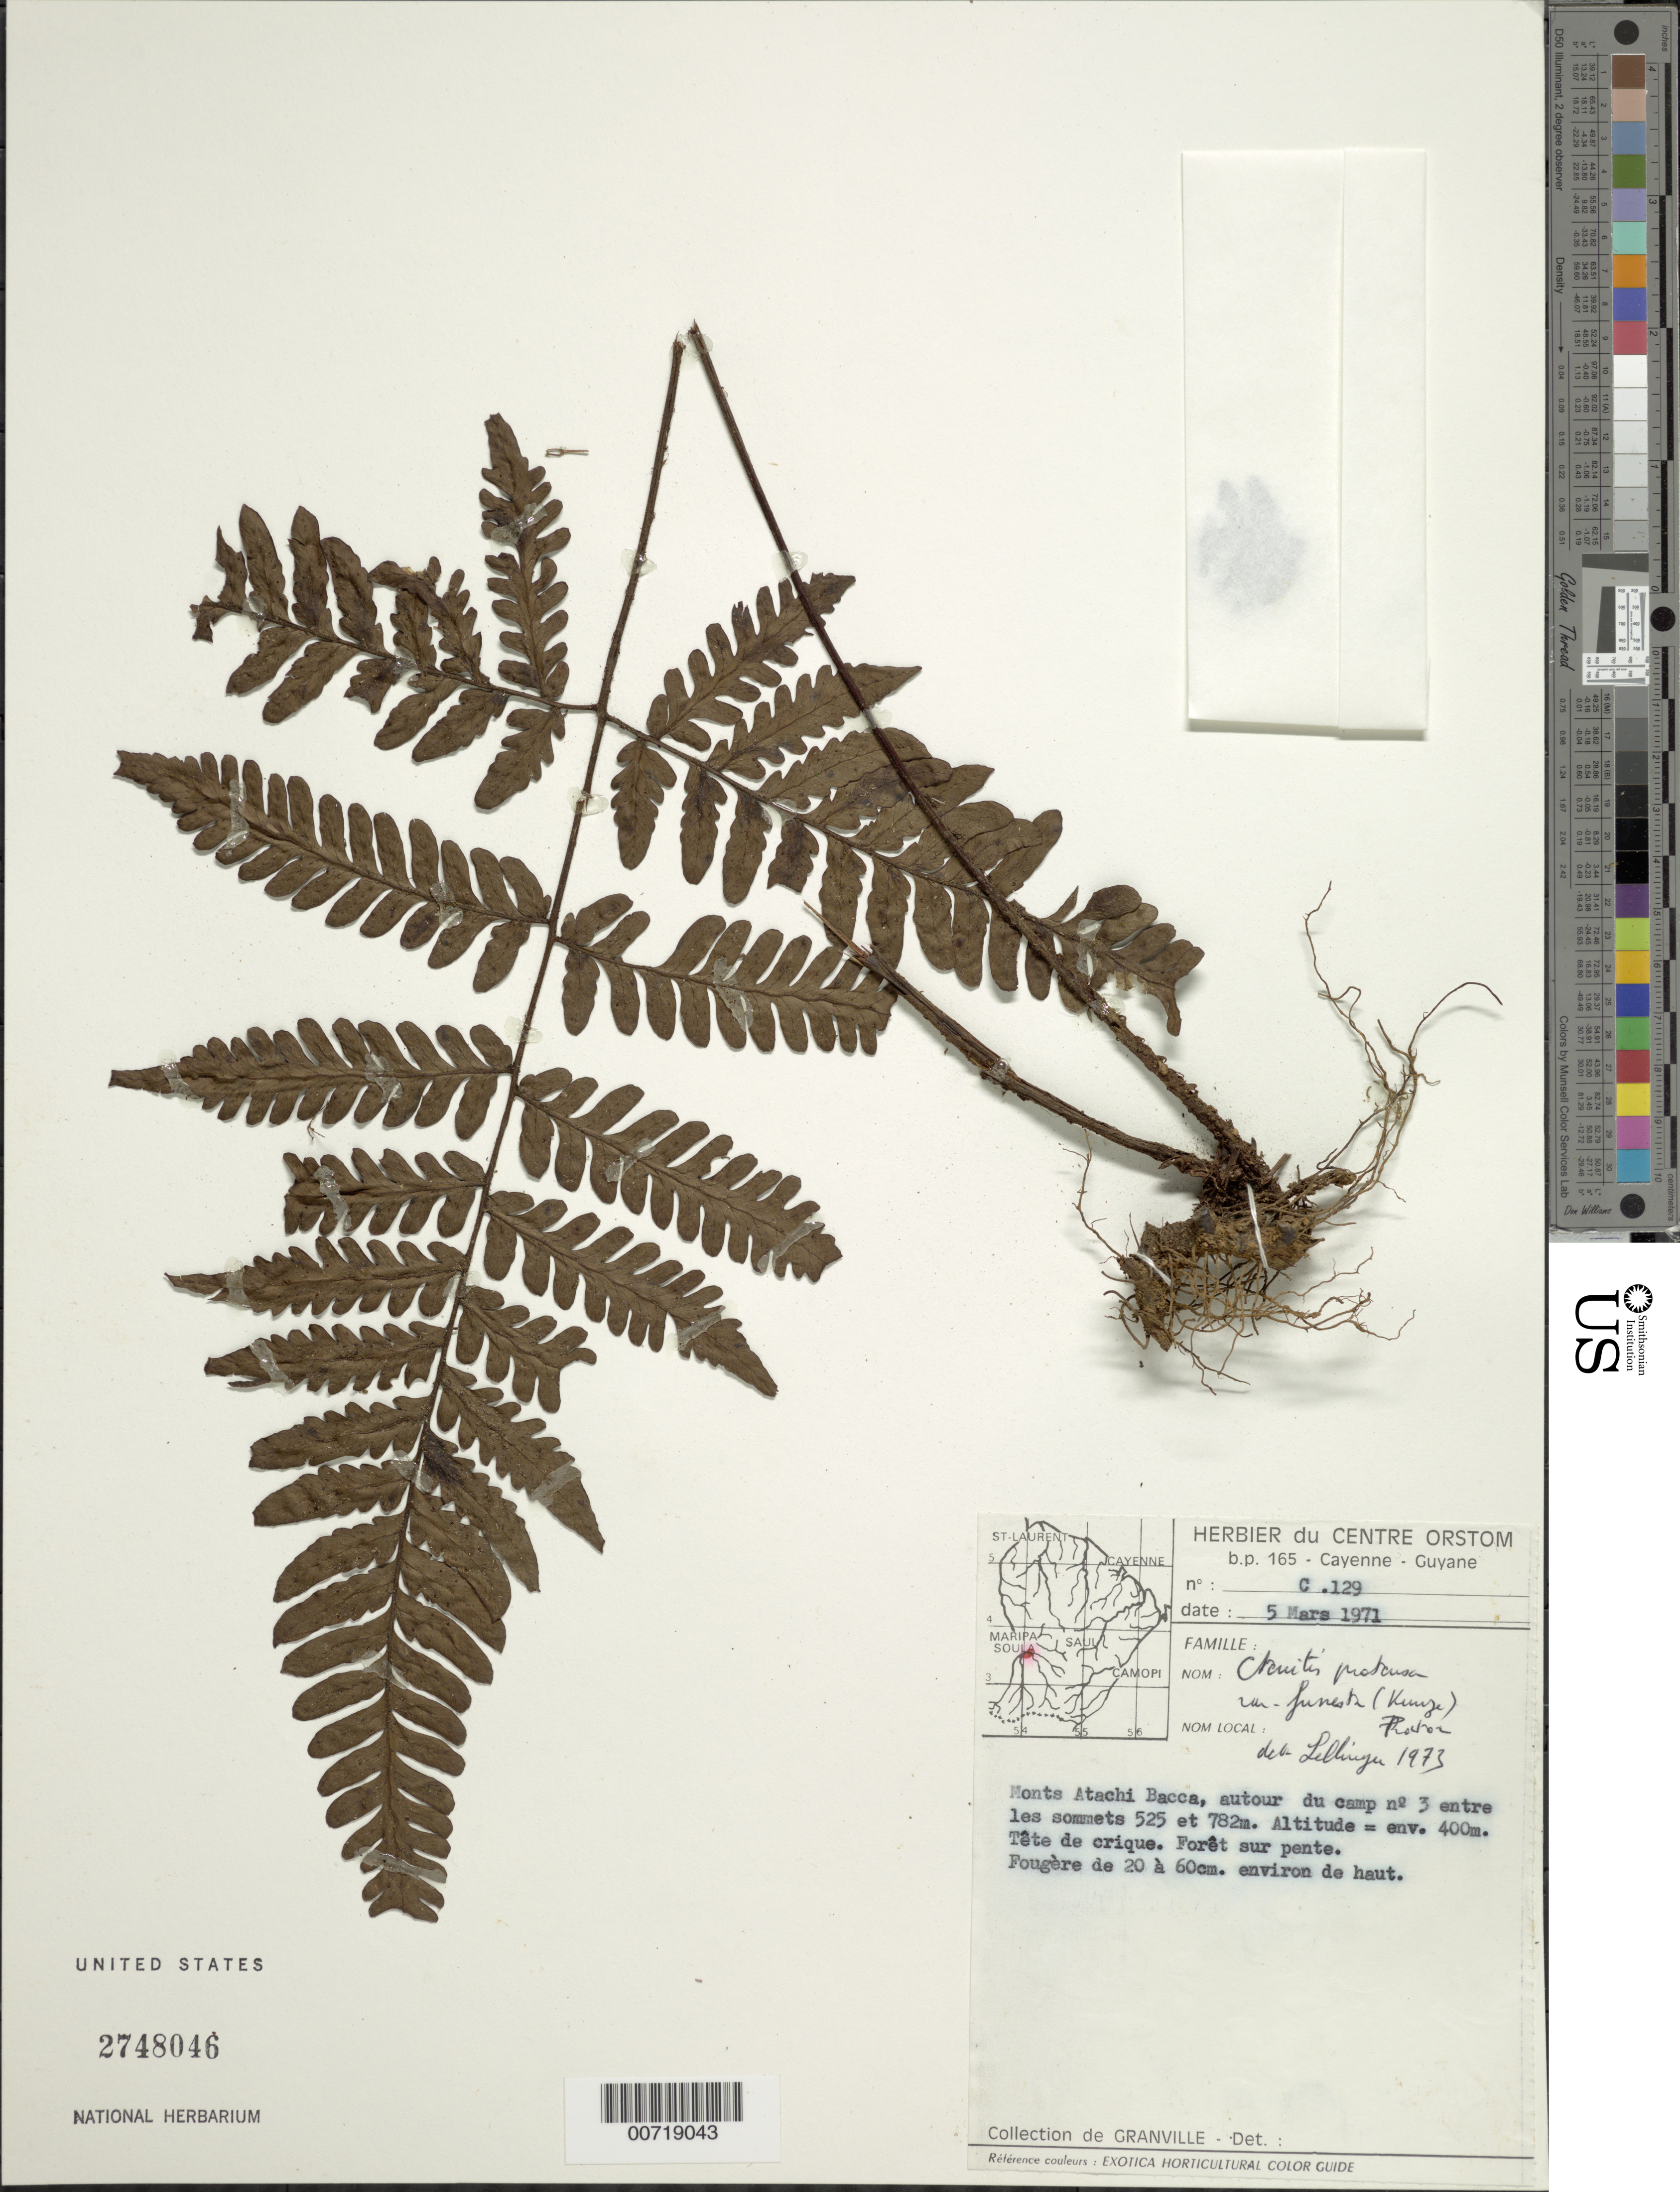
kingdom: Plantae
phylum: Tracheophyta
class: Polypodiopsida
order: Polypodiales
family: Tectariaceae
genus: Triplophyllum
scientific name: Triplophyllum funestum var. funestum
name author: (Kunze) Holttum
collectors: J.-J. de Granville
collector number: C 129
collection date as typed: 5-Mar-71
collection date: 1971-03-05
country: French Guiana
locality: Monts Atachi Bacca, camp no. 3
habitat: Slope forest, head of creek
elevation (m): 400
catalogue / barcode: US 2748046